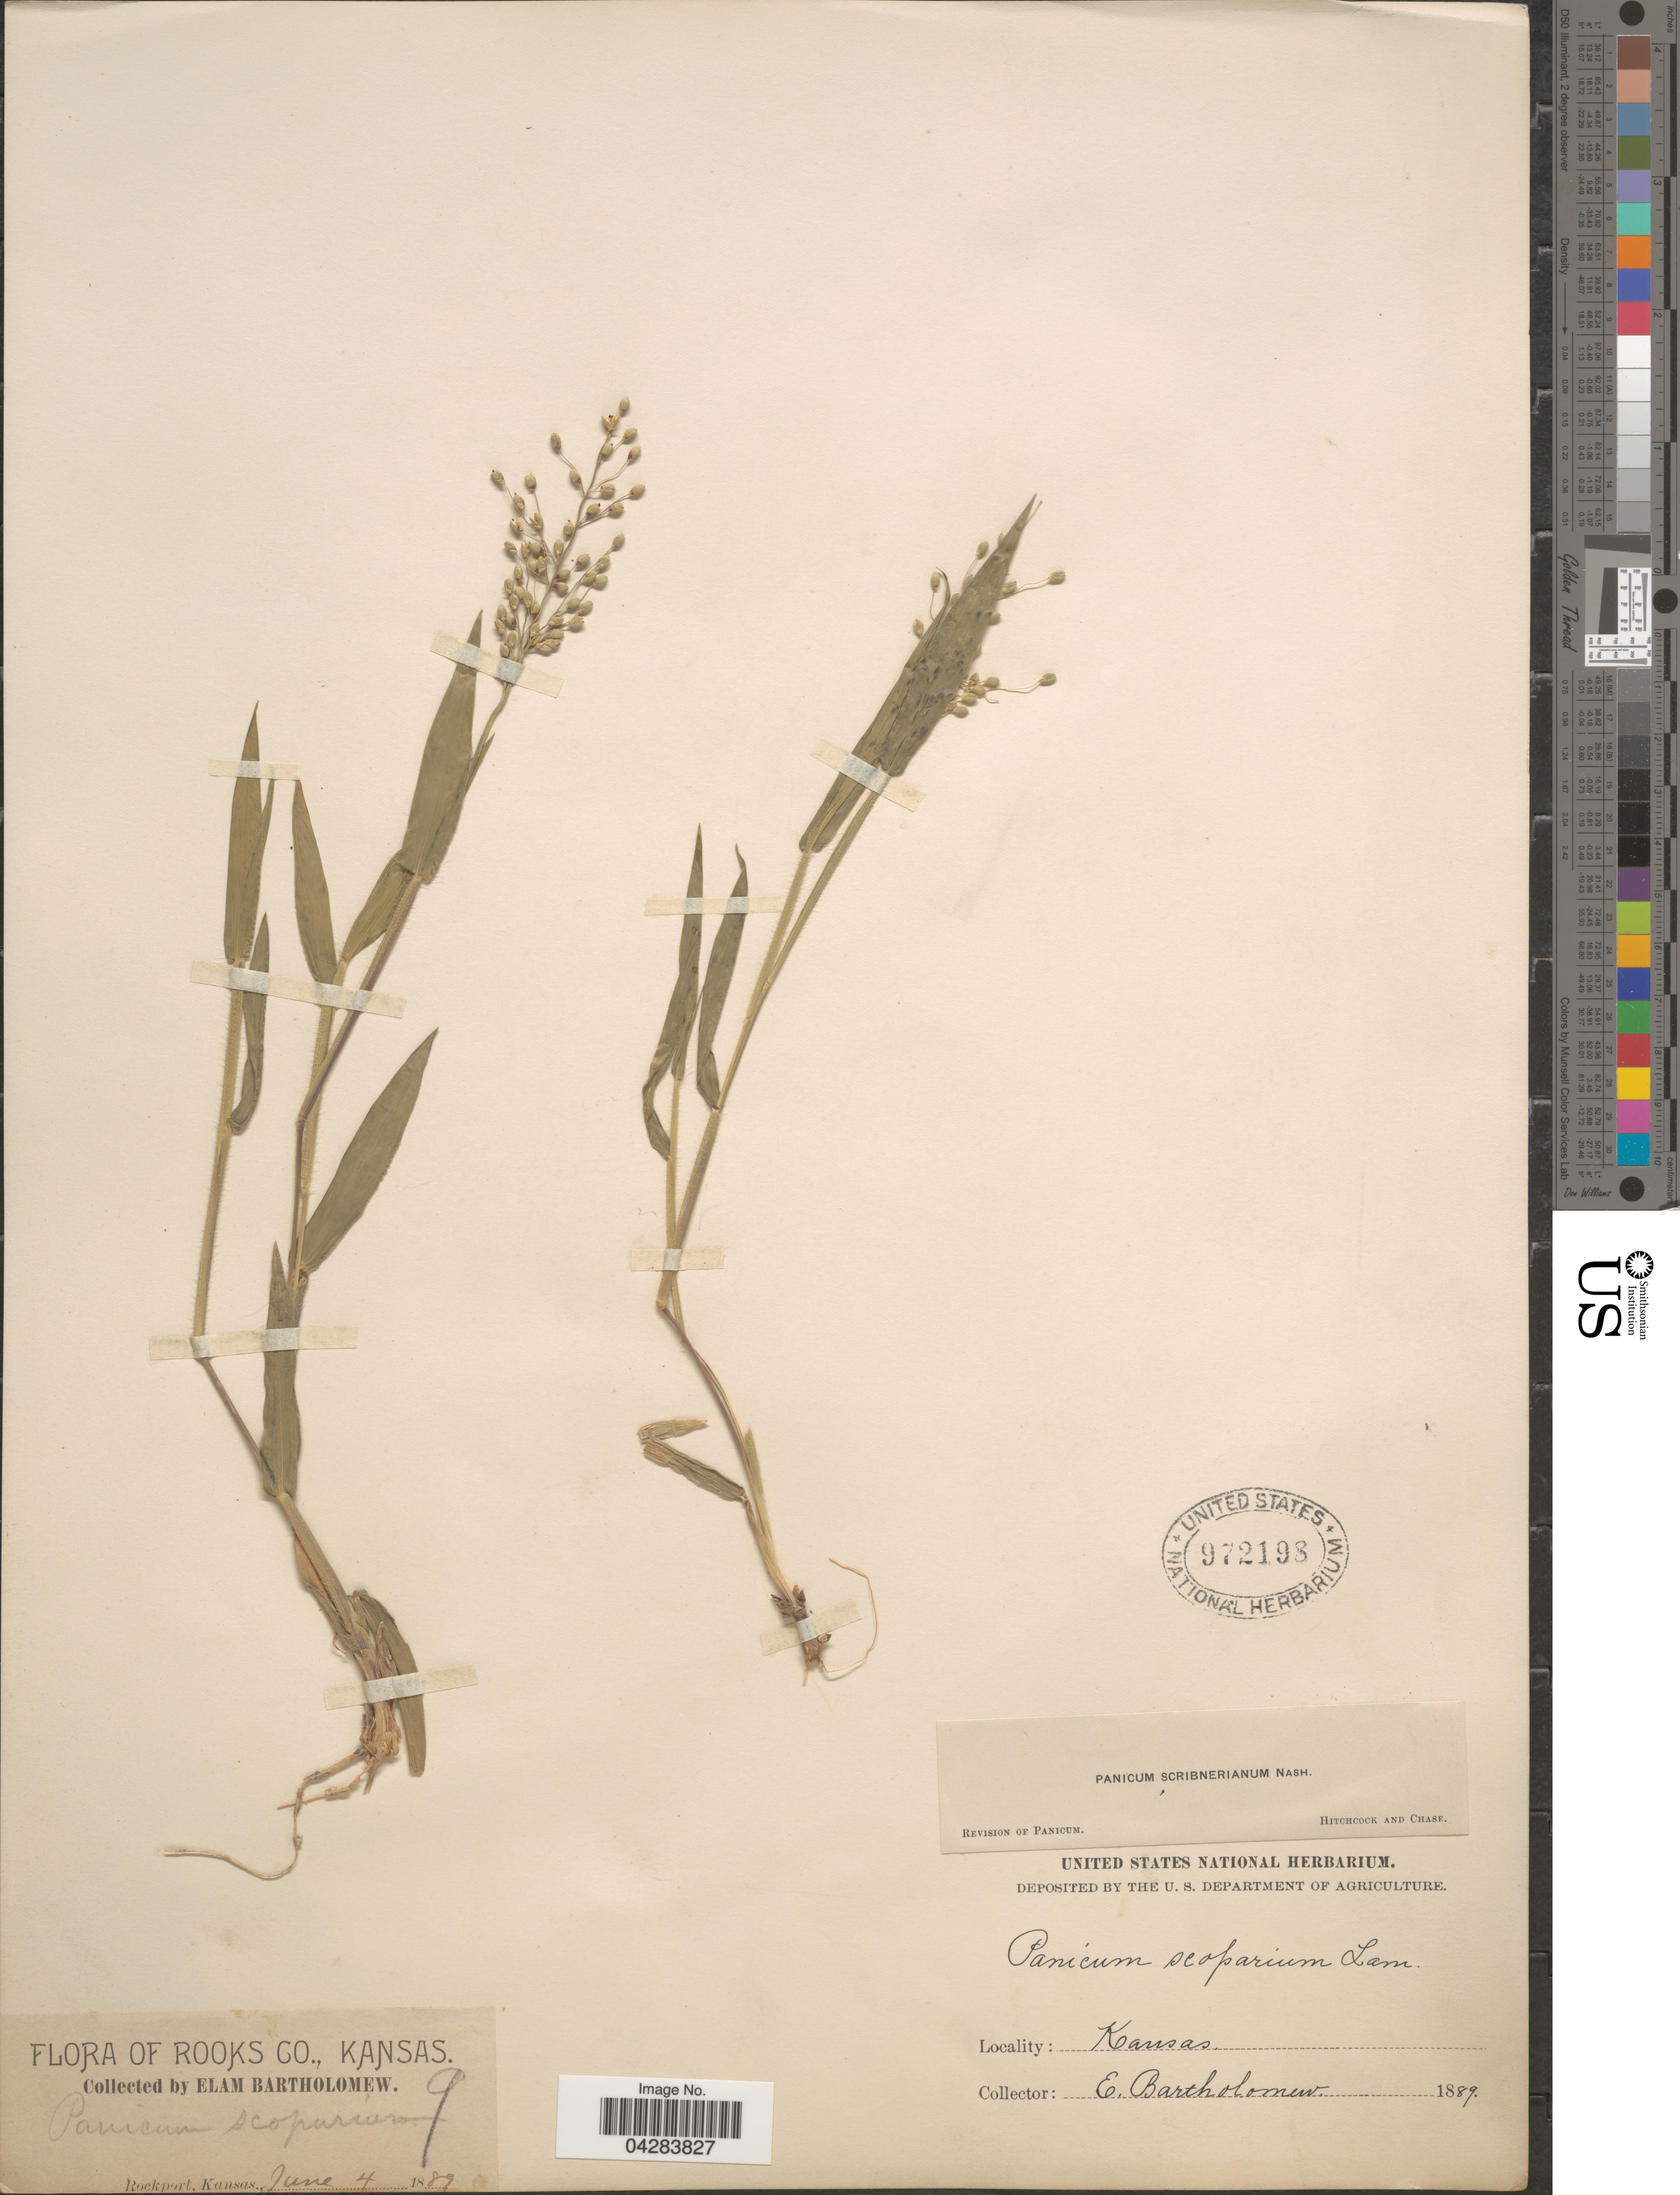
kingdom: Plantae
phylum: Tracheophyta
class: Liliopsida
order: Poales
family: Poaceae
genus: Dichanthelium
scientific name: Dichanthelium oligosanthes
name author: (Schult.) Gould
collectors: E. Bartholomew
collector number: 9?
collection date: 1889-06-04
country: United States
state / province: Kansas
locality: Rooks Co. Rockport.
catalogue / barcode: US 972198